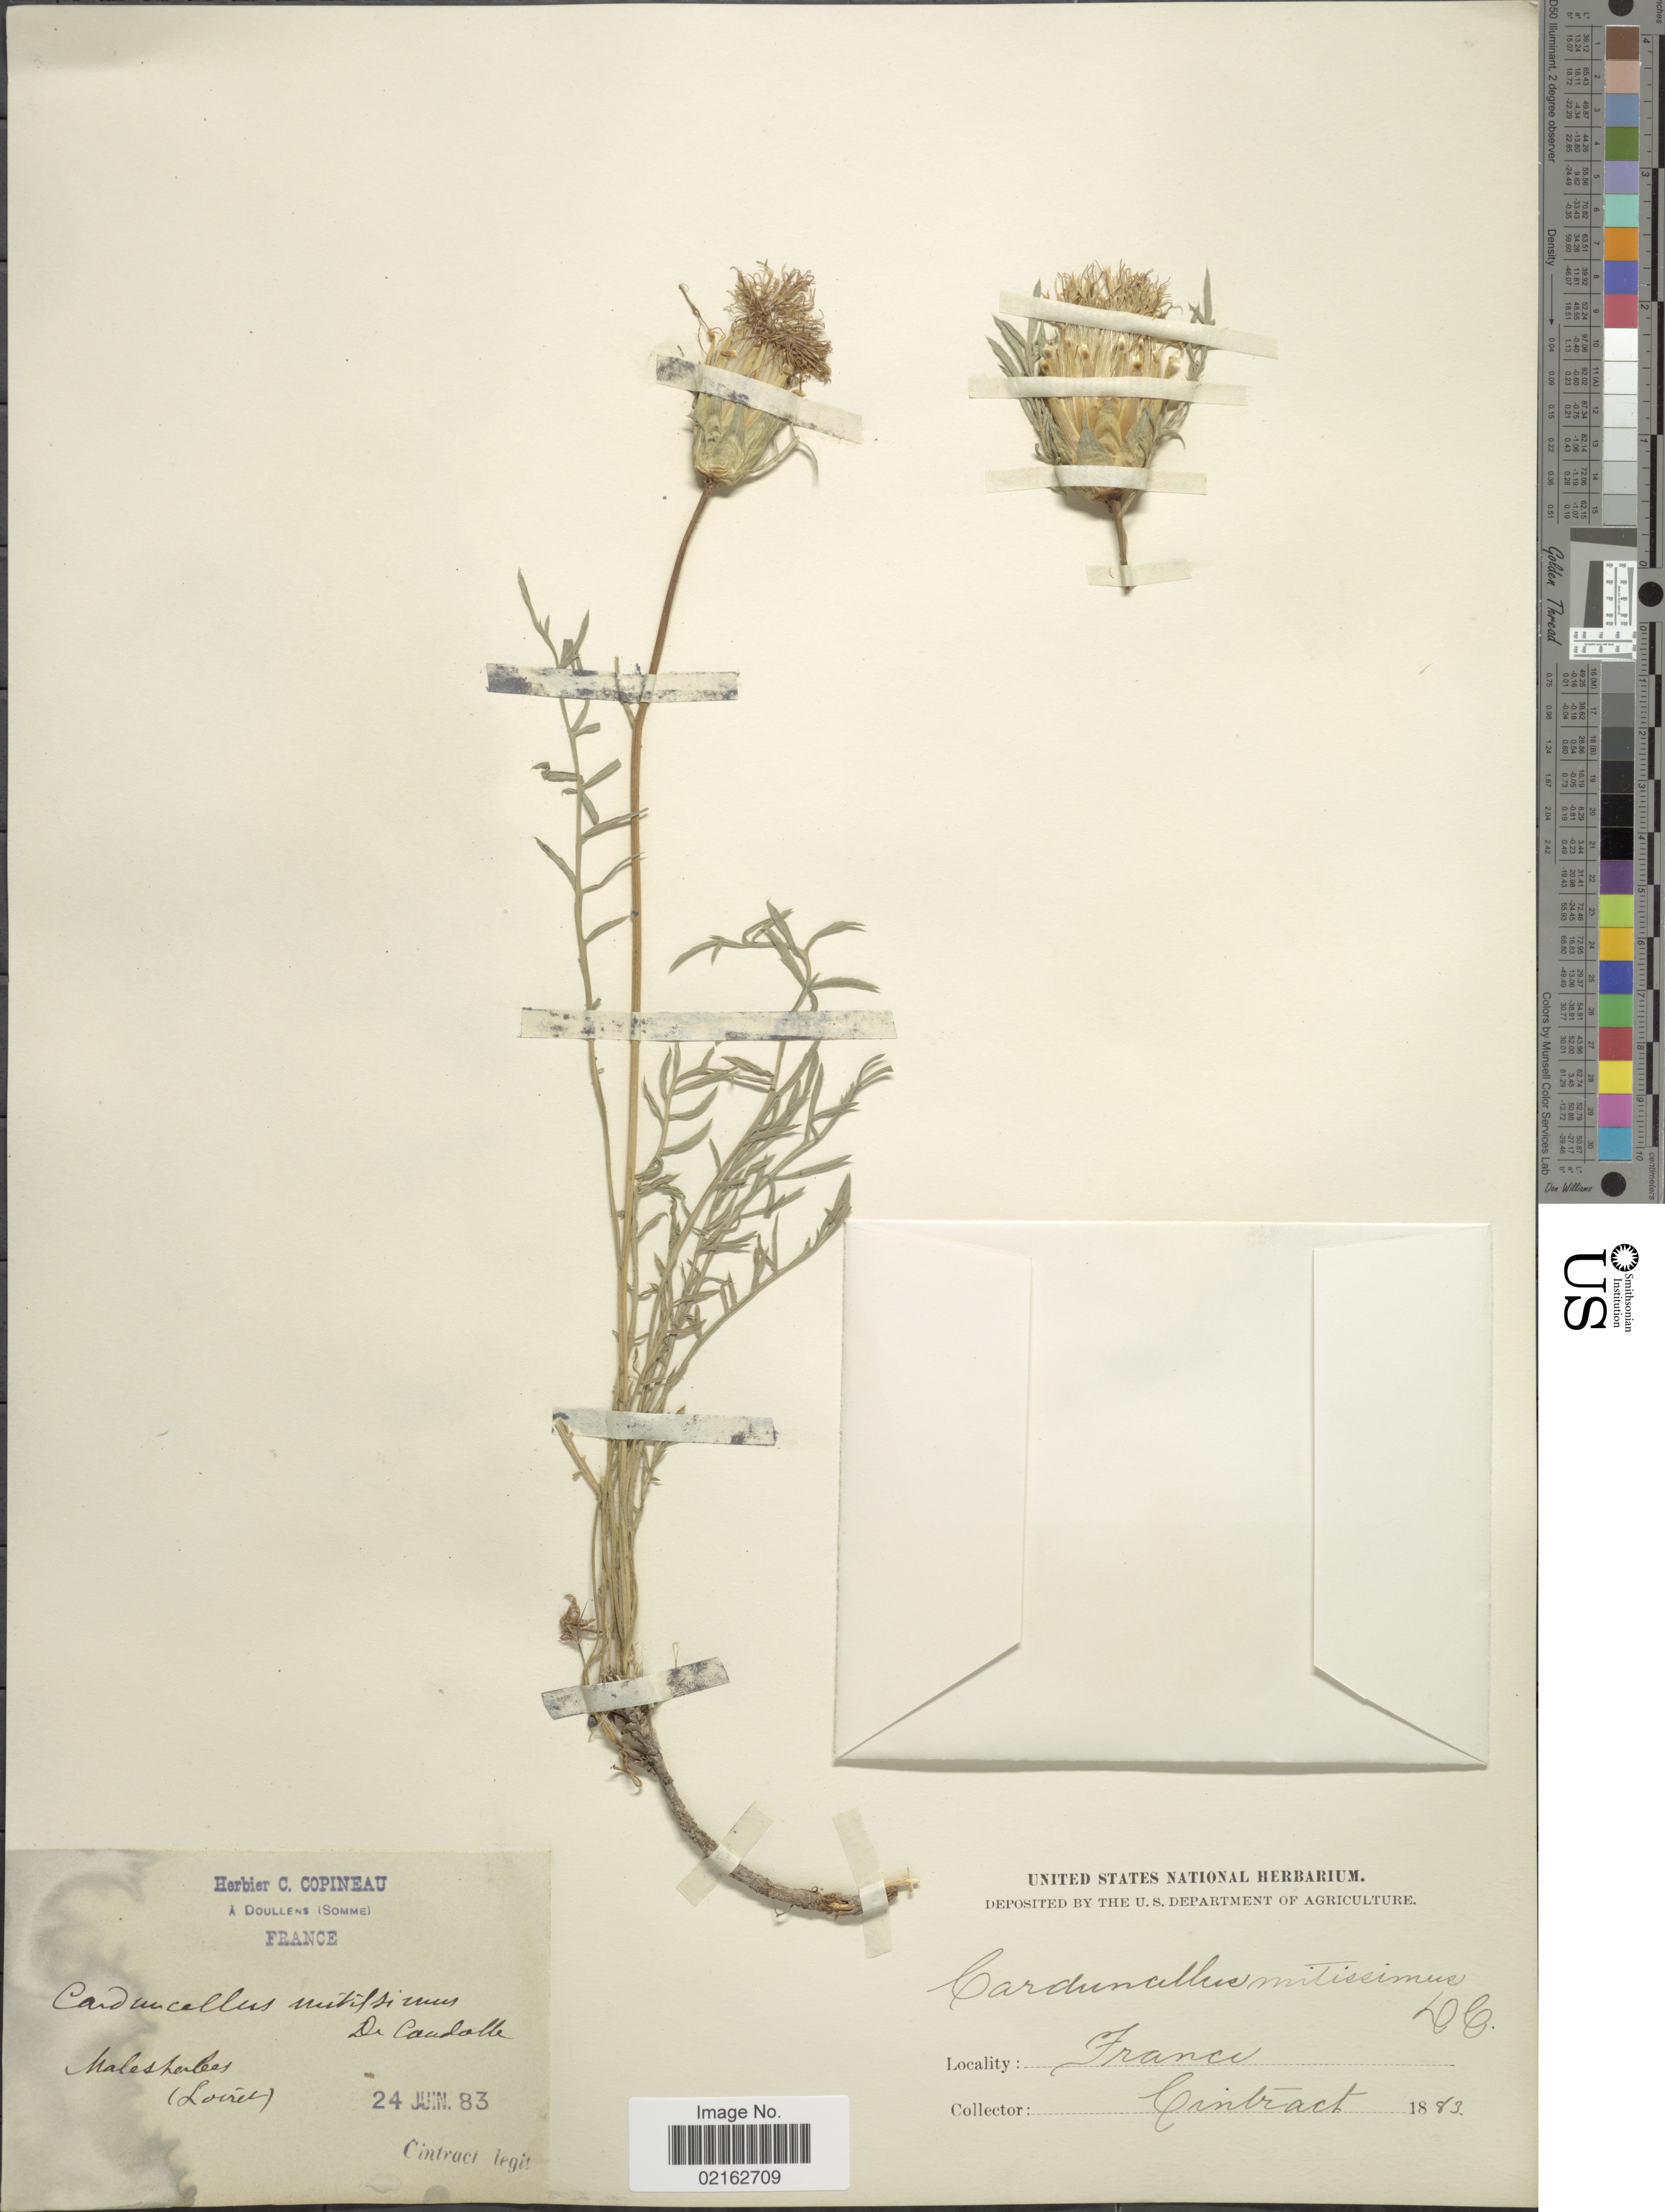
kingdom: Plantae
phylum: Tracheophyta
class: Magnoliopsida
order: Asterales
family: Asteraceae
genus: Carduncellus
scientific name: Carduncellus mitissimus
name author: DC.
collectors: Cintract, --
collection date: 1883-06-24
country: France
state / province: Pays de la Loire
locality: Malesherbes (Loiret).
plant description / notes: Corrected "Maleshabes (Loire) " to "Malesherbes (Loiret)."